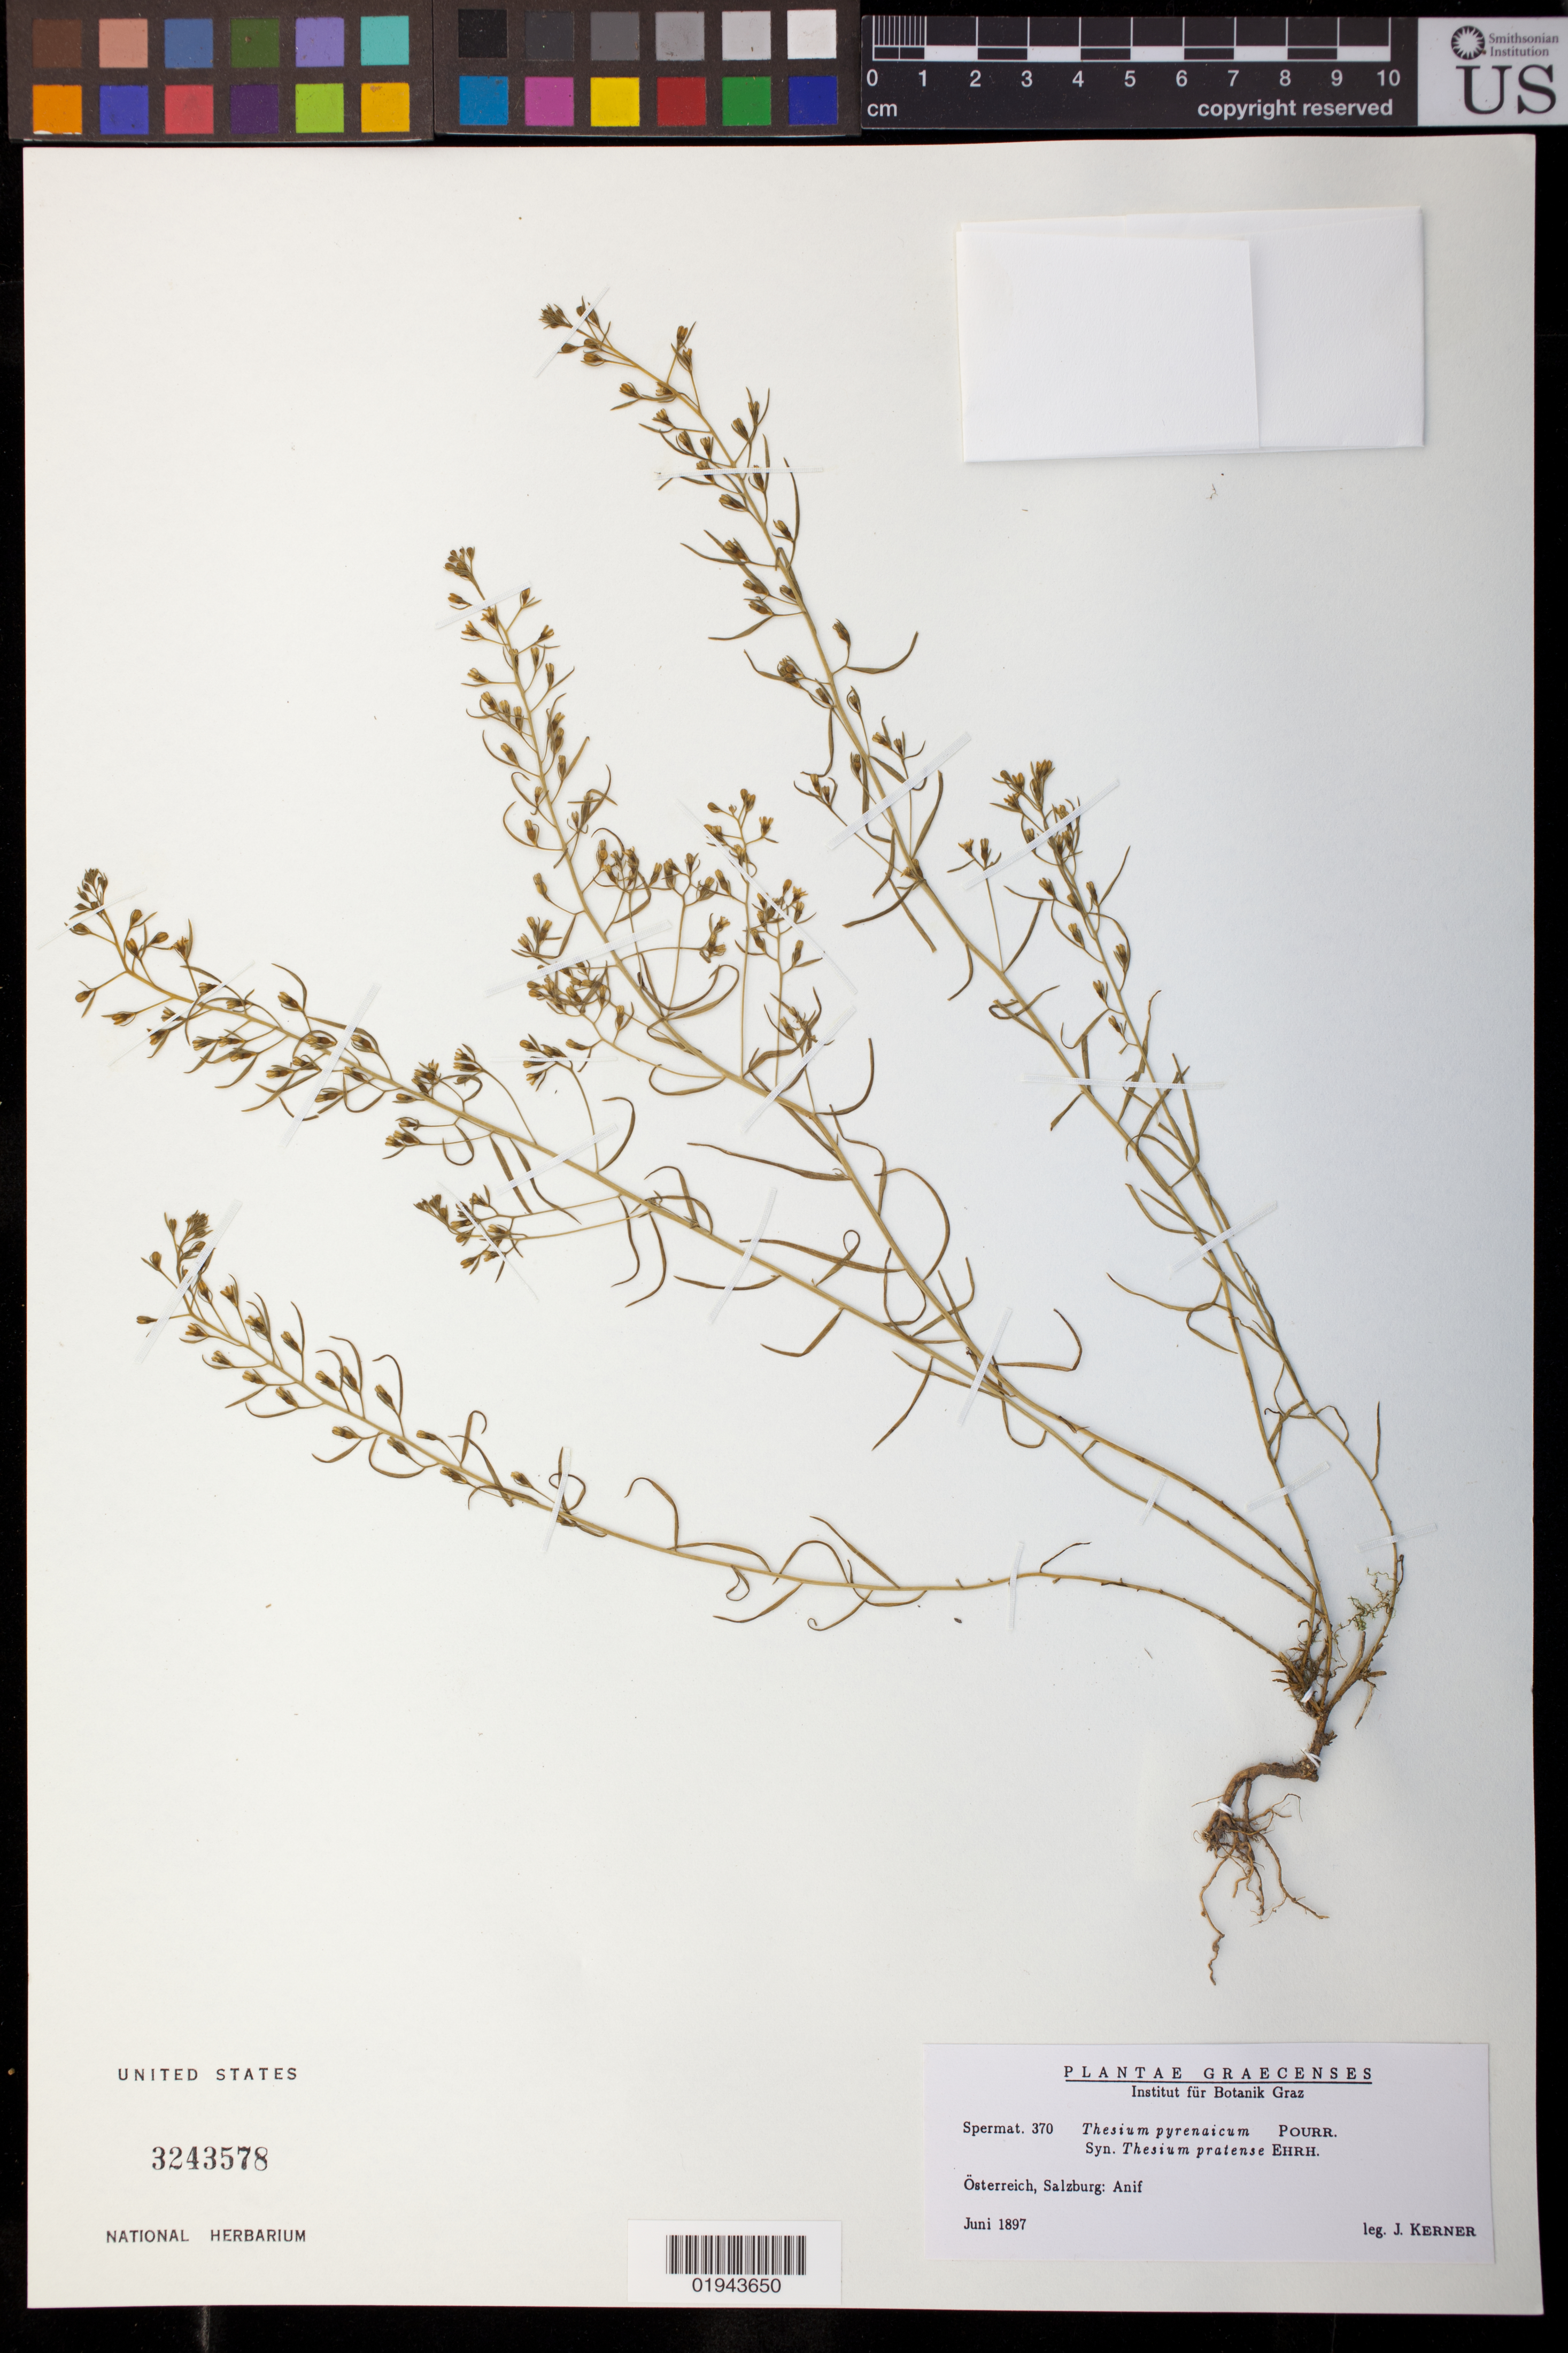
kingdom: Plantae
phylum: Tracheophyta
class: Magnoliopsida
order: Santalales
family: Thesiaceae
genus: Thesium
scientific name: Thesium pyrenaicum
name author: Pourr.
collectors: J. Kerner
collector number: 370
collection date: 1897-06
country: Austria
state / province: Salzburg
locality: Anif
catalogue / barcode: US 3243578